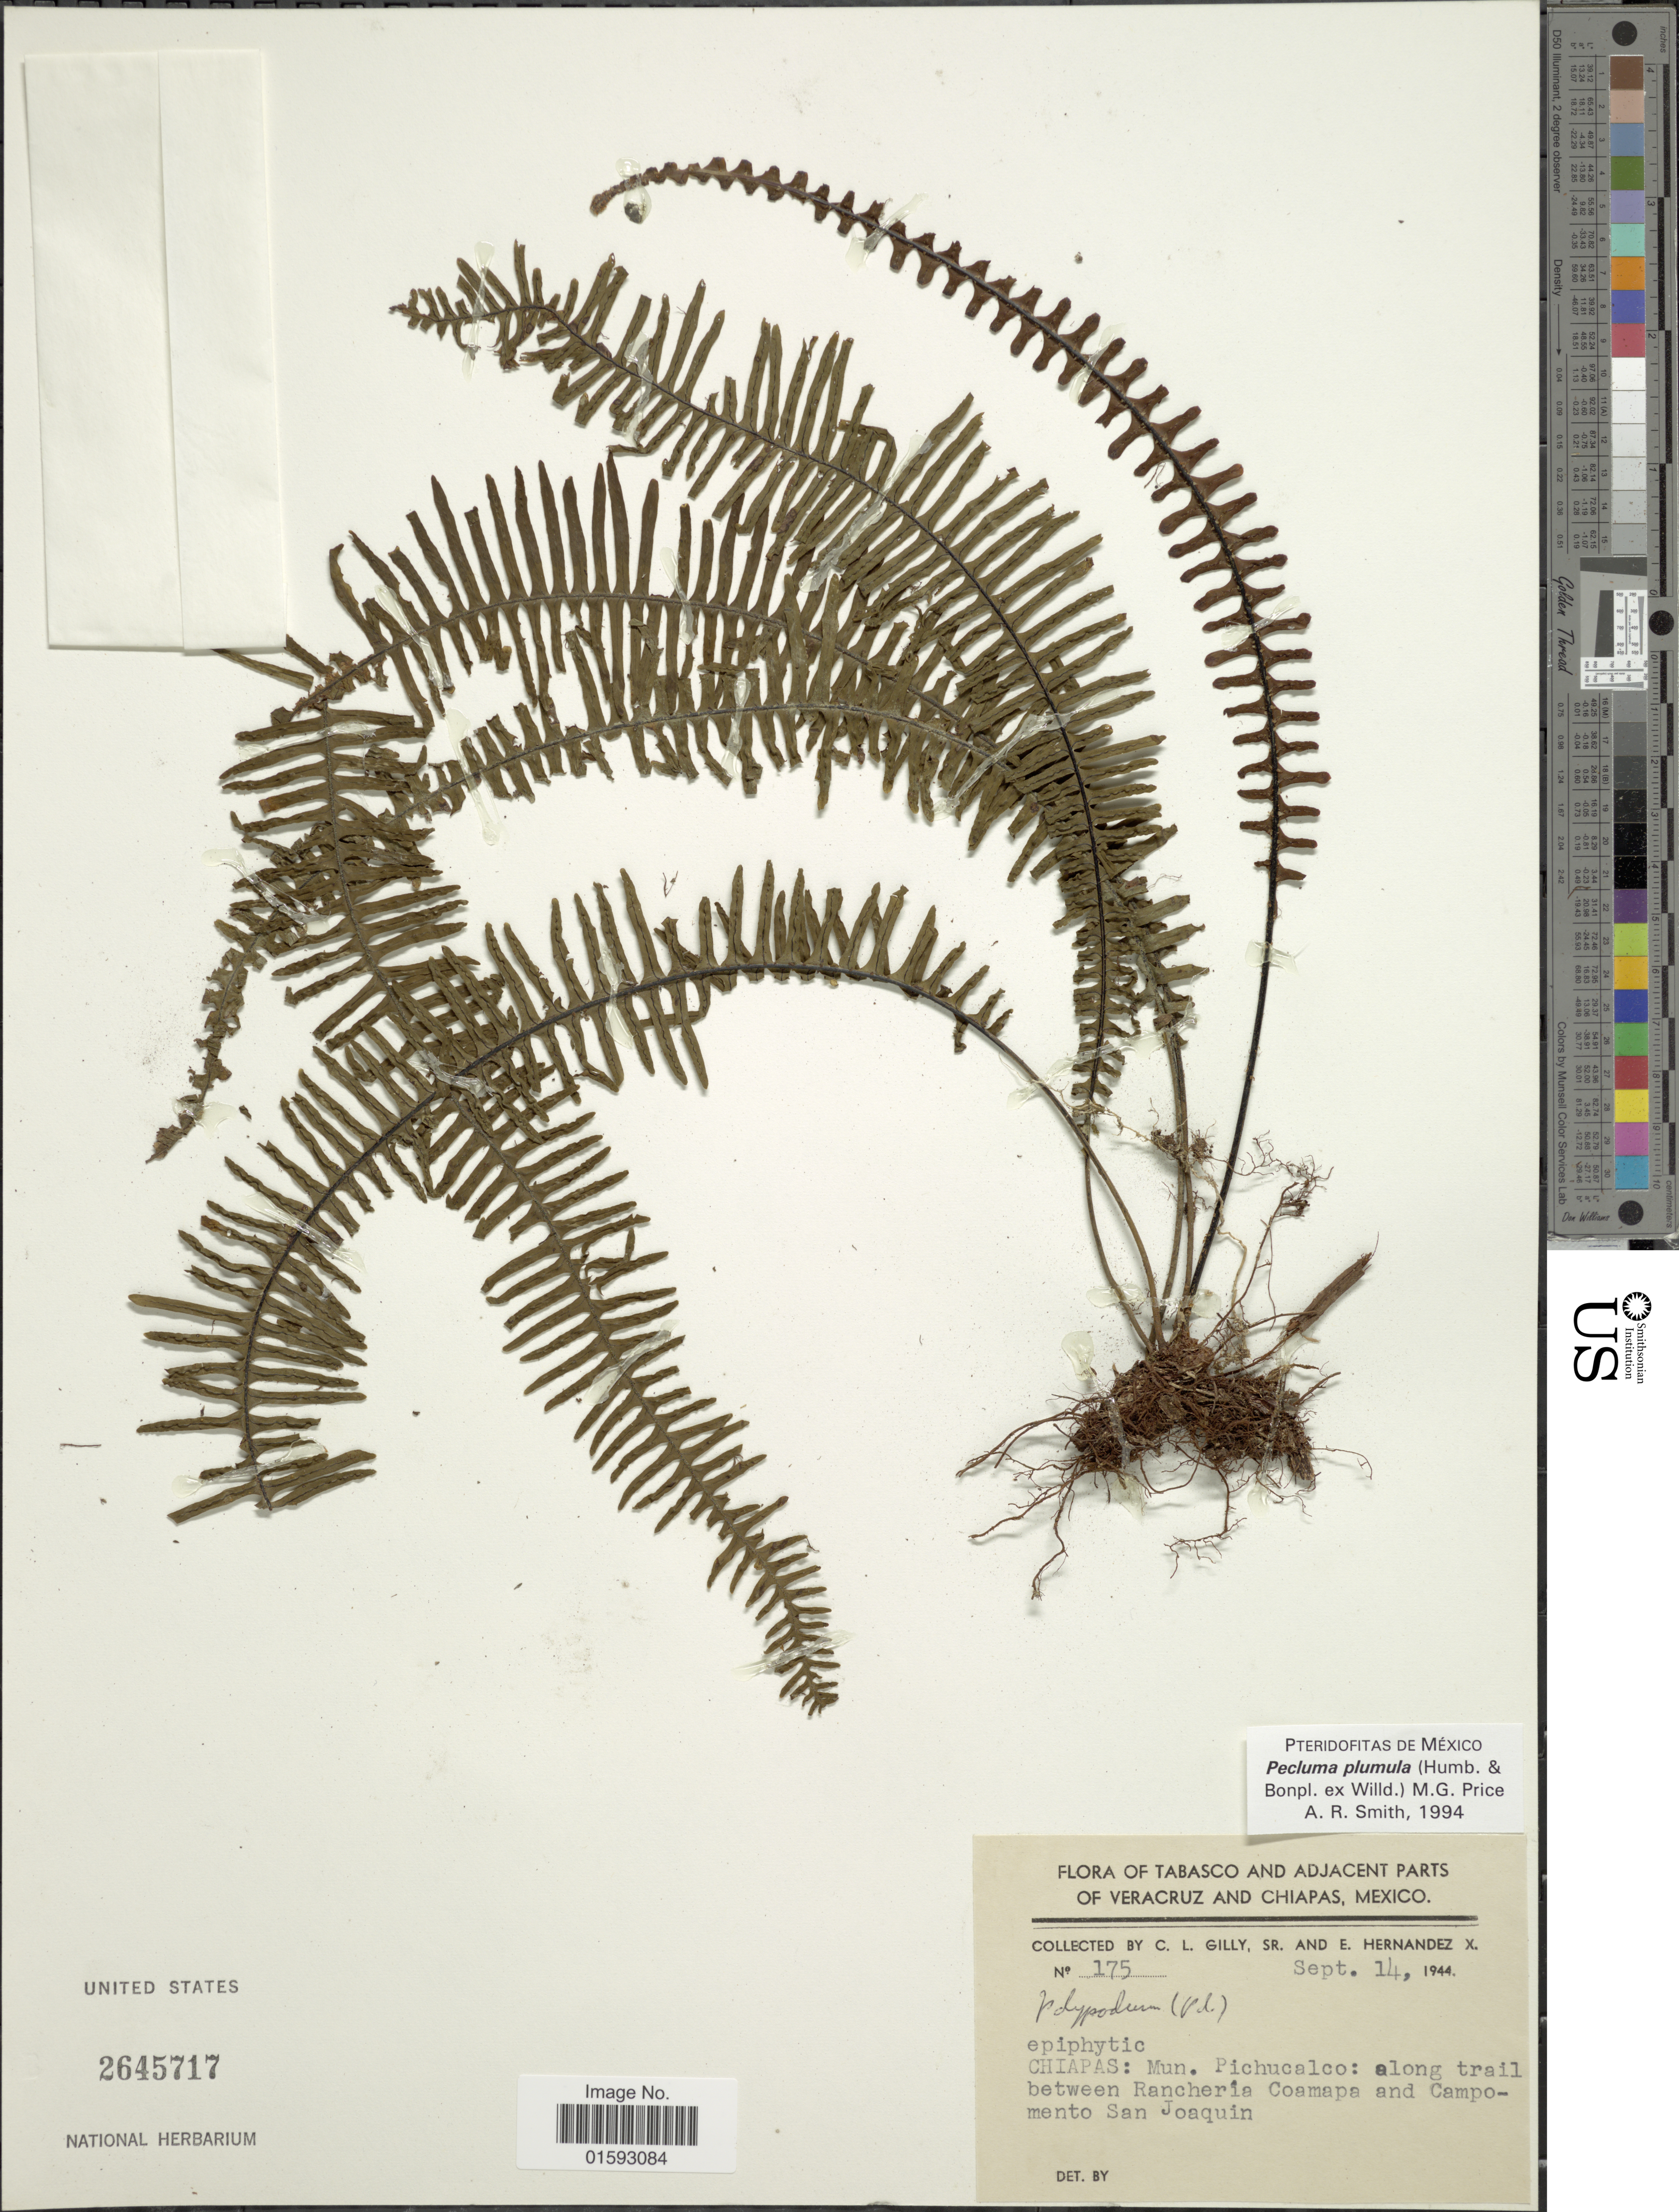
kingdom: Plantae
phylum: Tracheophyta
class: Polypodiopsida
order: Polypodiales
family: Polypodiaceae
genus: Pecluma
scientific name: Pecluma plumula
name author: (Humb. & Bonpl. ex Willd.) M.G. Price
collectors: C. Gilly & E. Hernandez X.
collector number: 175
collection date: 1944-09-14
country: Mexico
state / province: Chiapas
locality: Tabasco and Adjacent parts of Veracruz, Epiphytic. Mun. Pichucalco: along trail between Rancheria Coampa and Campomento San Joaquin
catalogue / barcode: US 2645717